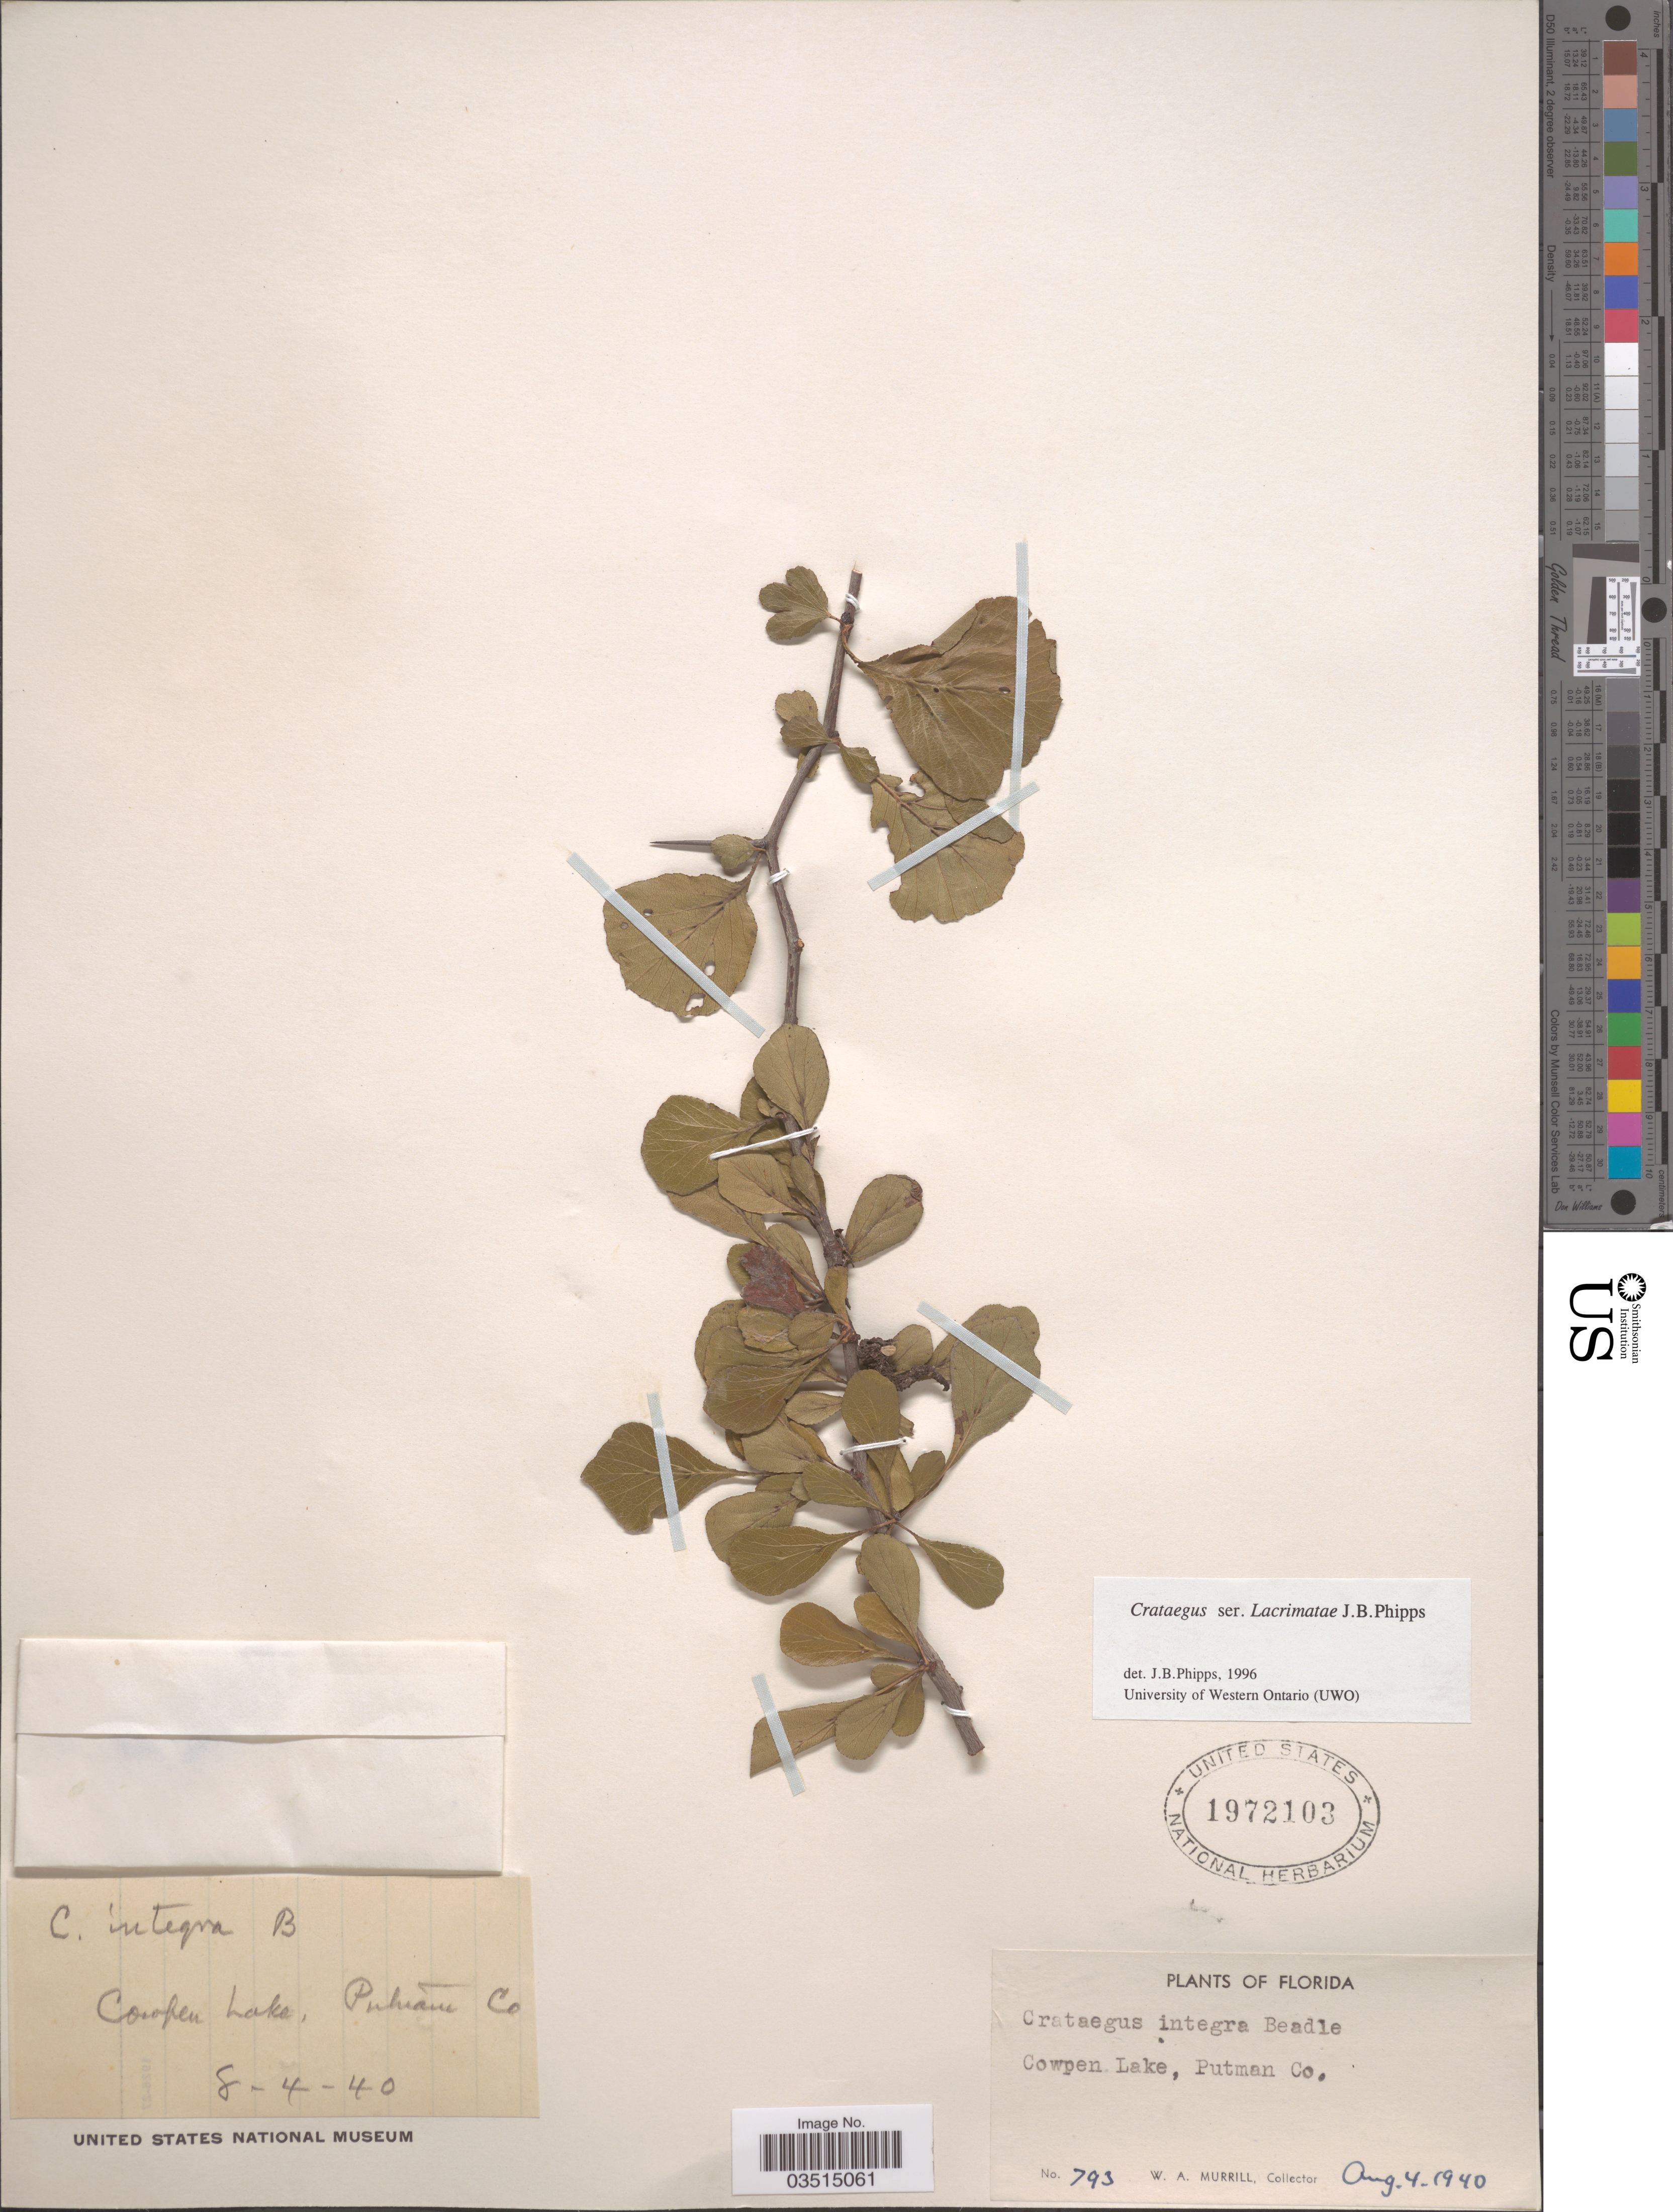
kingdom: Plantae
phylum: Tracheophyta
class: Magnoliopsida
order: Rosales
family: Rosaceae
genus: Crataegus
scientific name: Crataegus integra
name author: (Nash) Beadle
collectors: W. A. Murrill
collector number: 793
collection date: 1940-08-04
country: United States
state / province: Florida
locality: Cowpen Lake, Putman Co.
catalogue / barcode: US 1972103